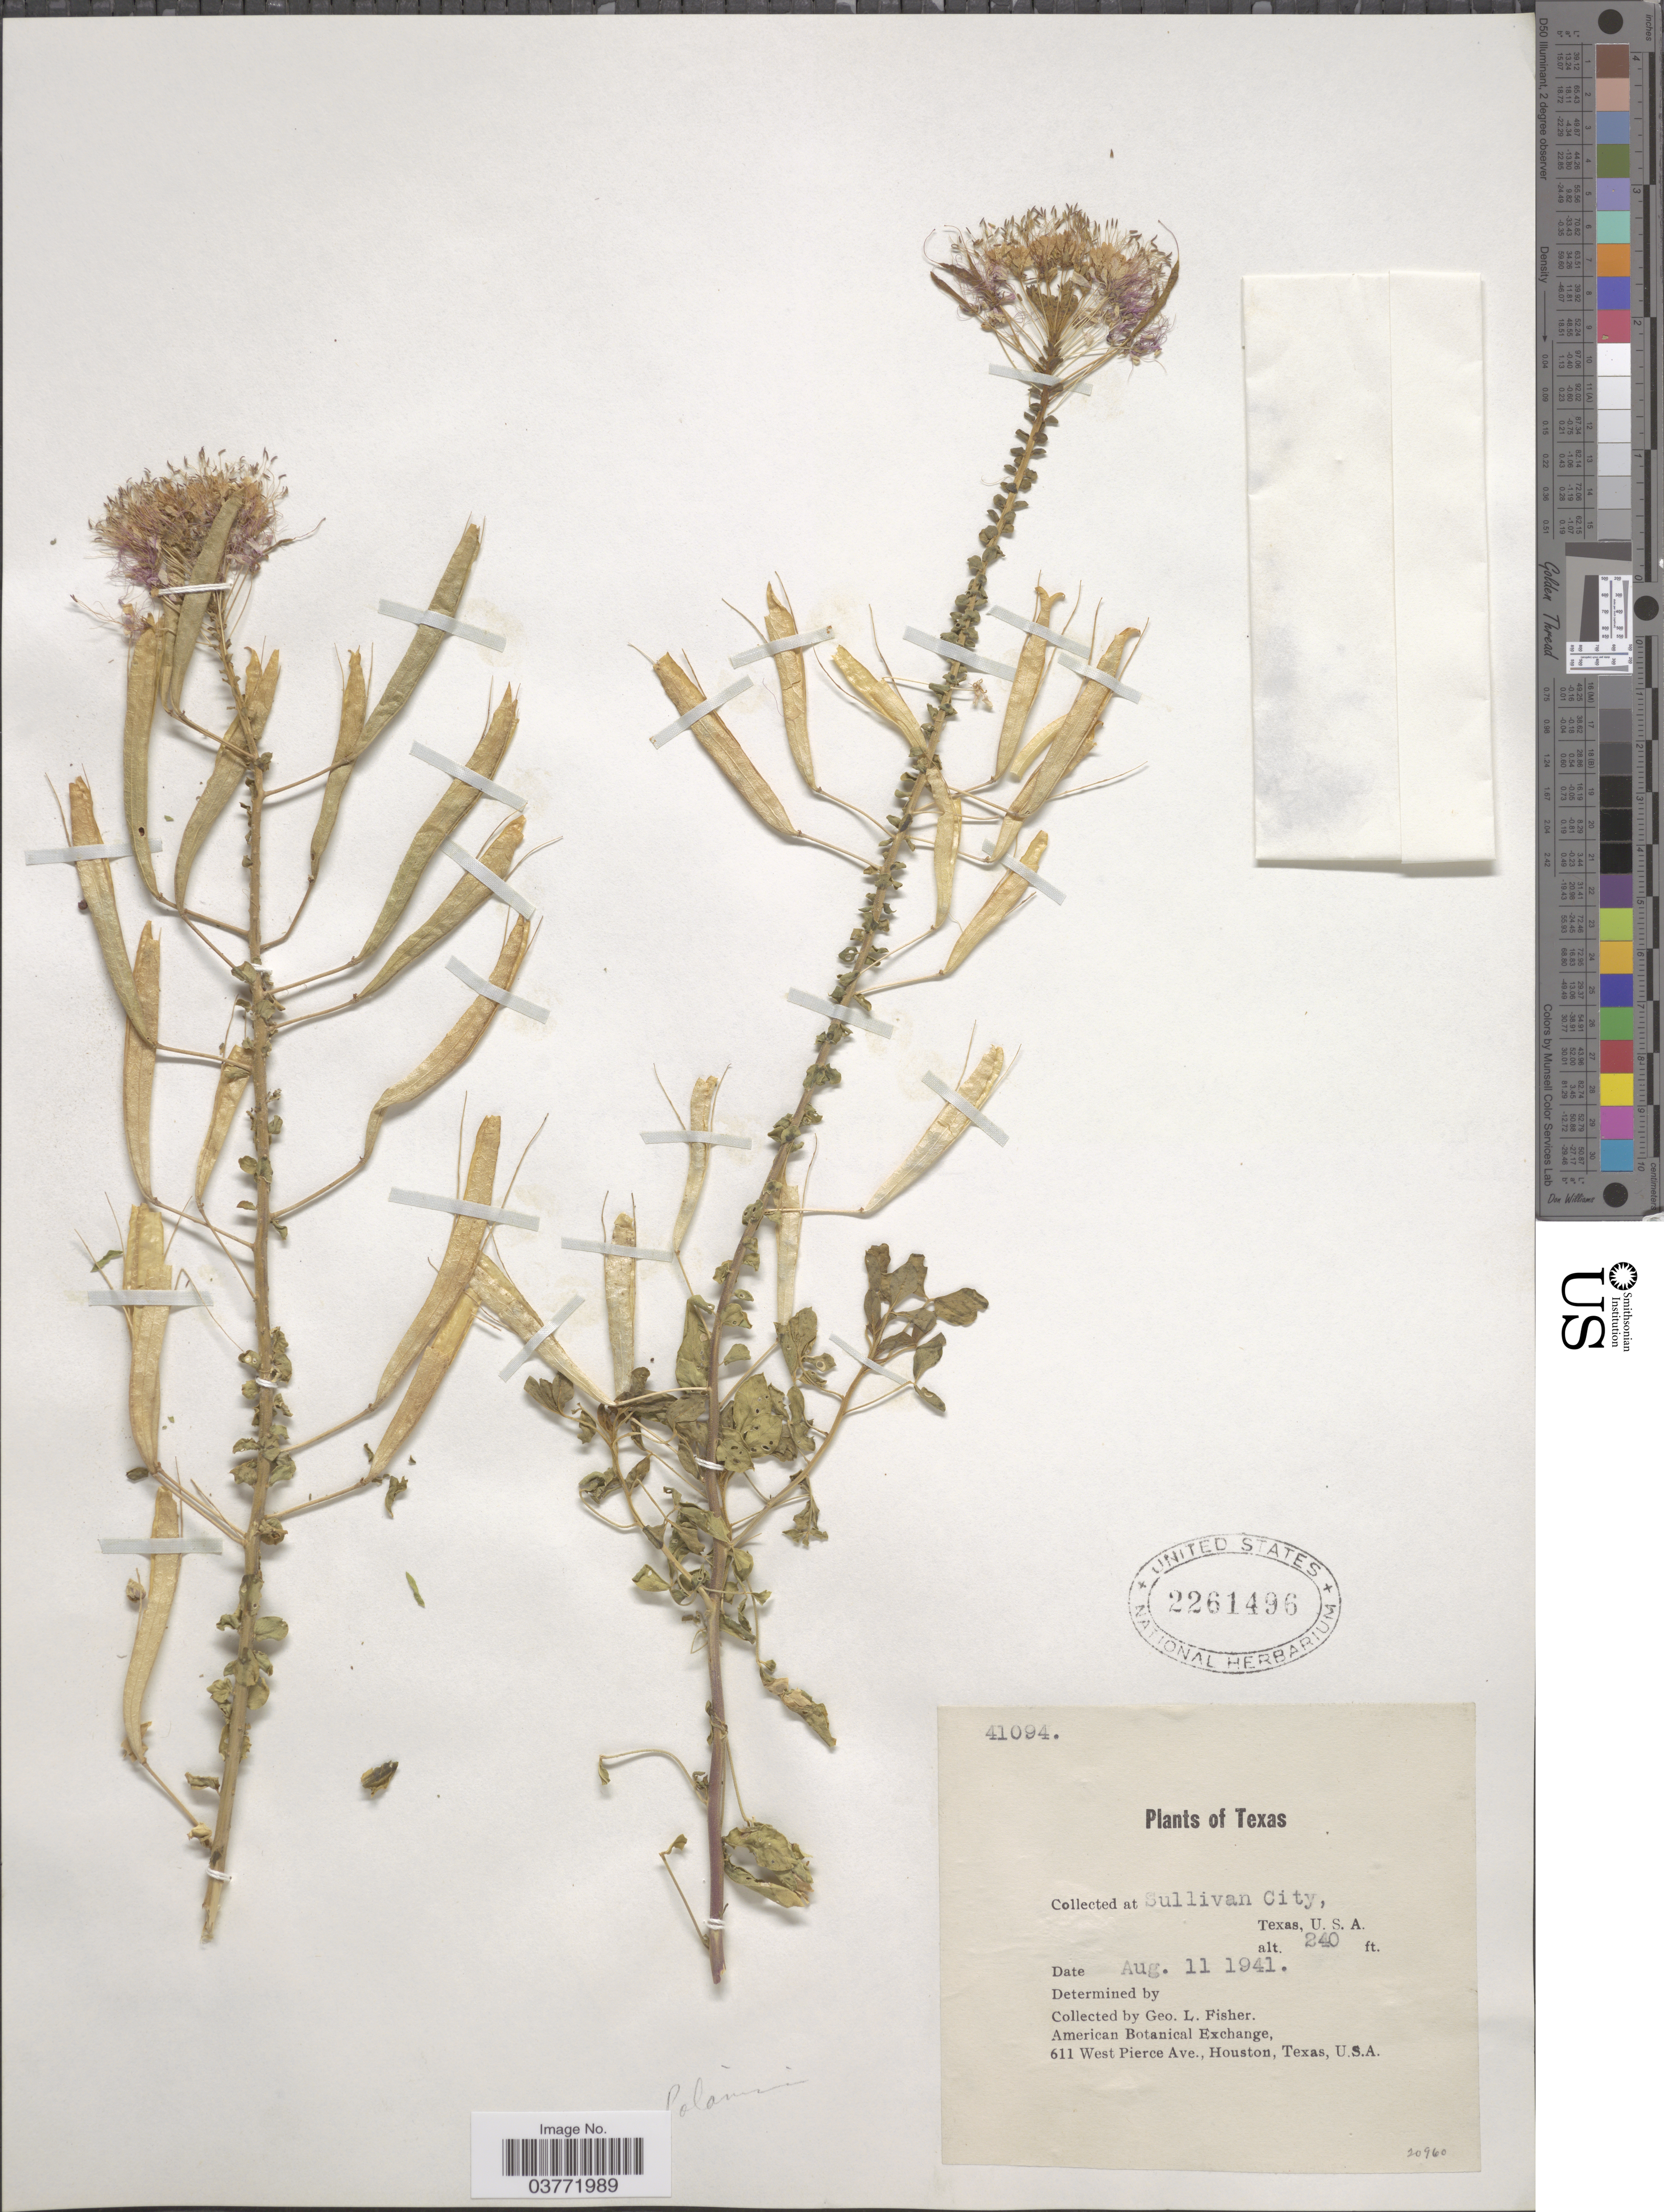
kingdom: Plantae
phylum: Tracheophyta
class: Magnoliopsida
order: Brassicales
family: Cleomaceae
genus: Polanisia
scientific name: Polanisia sp.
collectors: G. L. Fisher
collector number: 41094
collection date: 1941-08-11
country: United States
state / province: Texas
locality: Sullivan City.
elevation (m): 73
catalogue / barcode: US 2261496